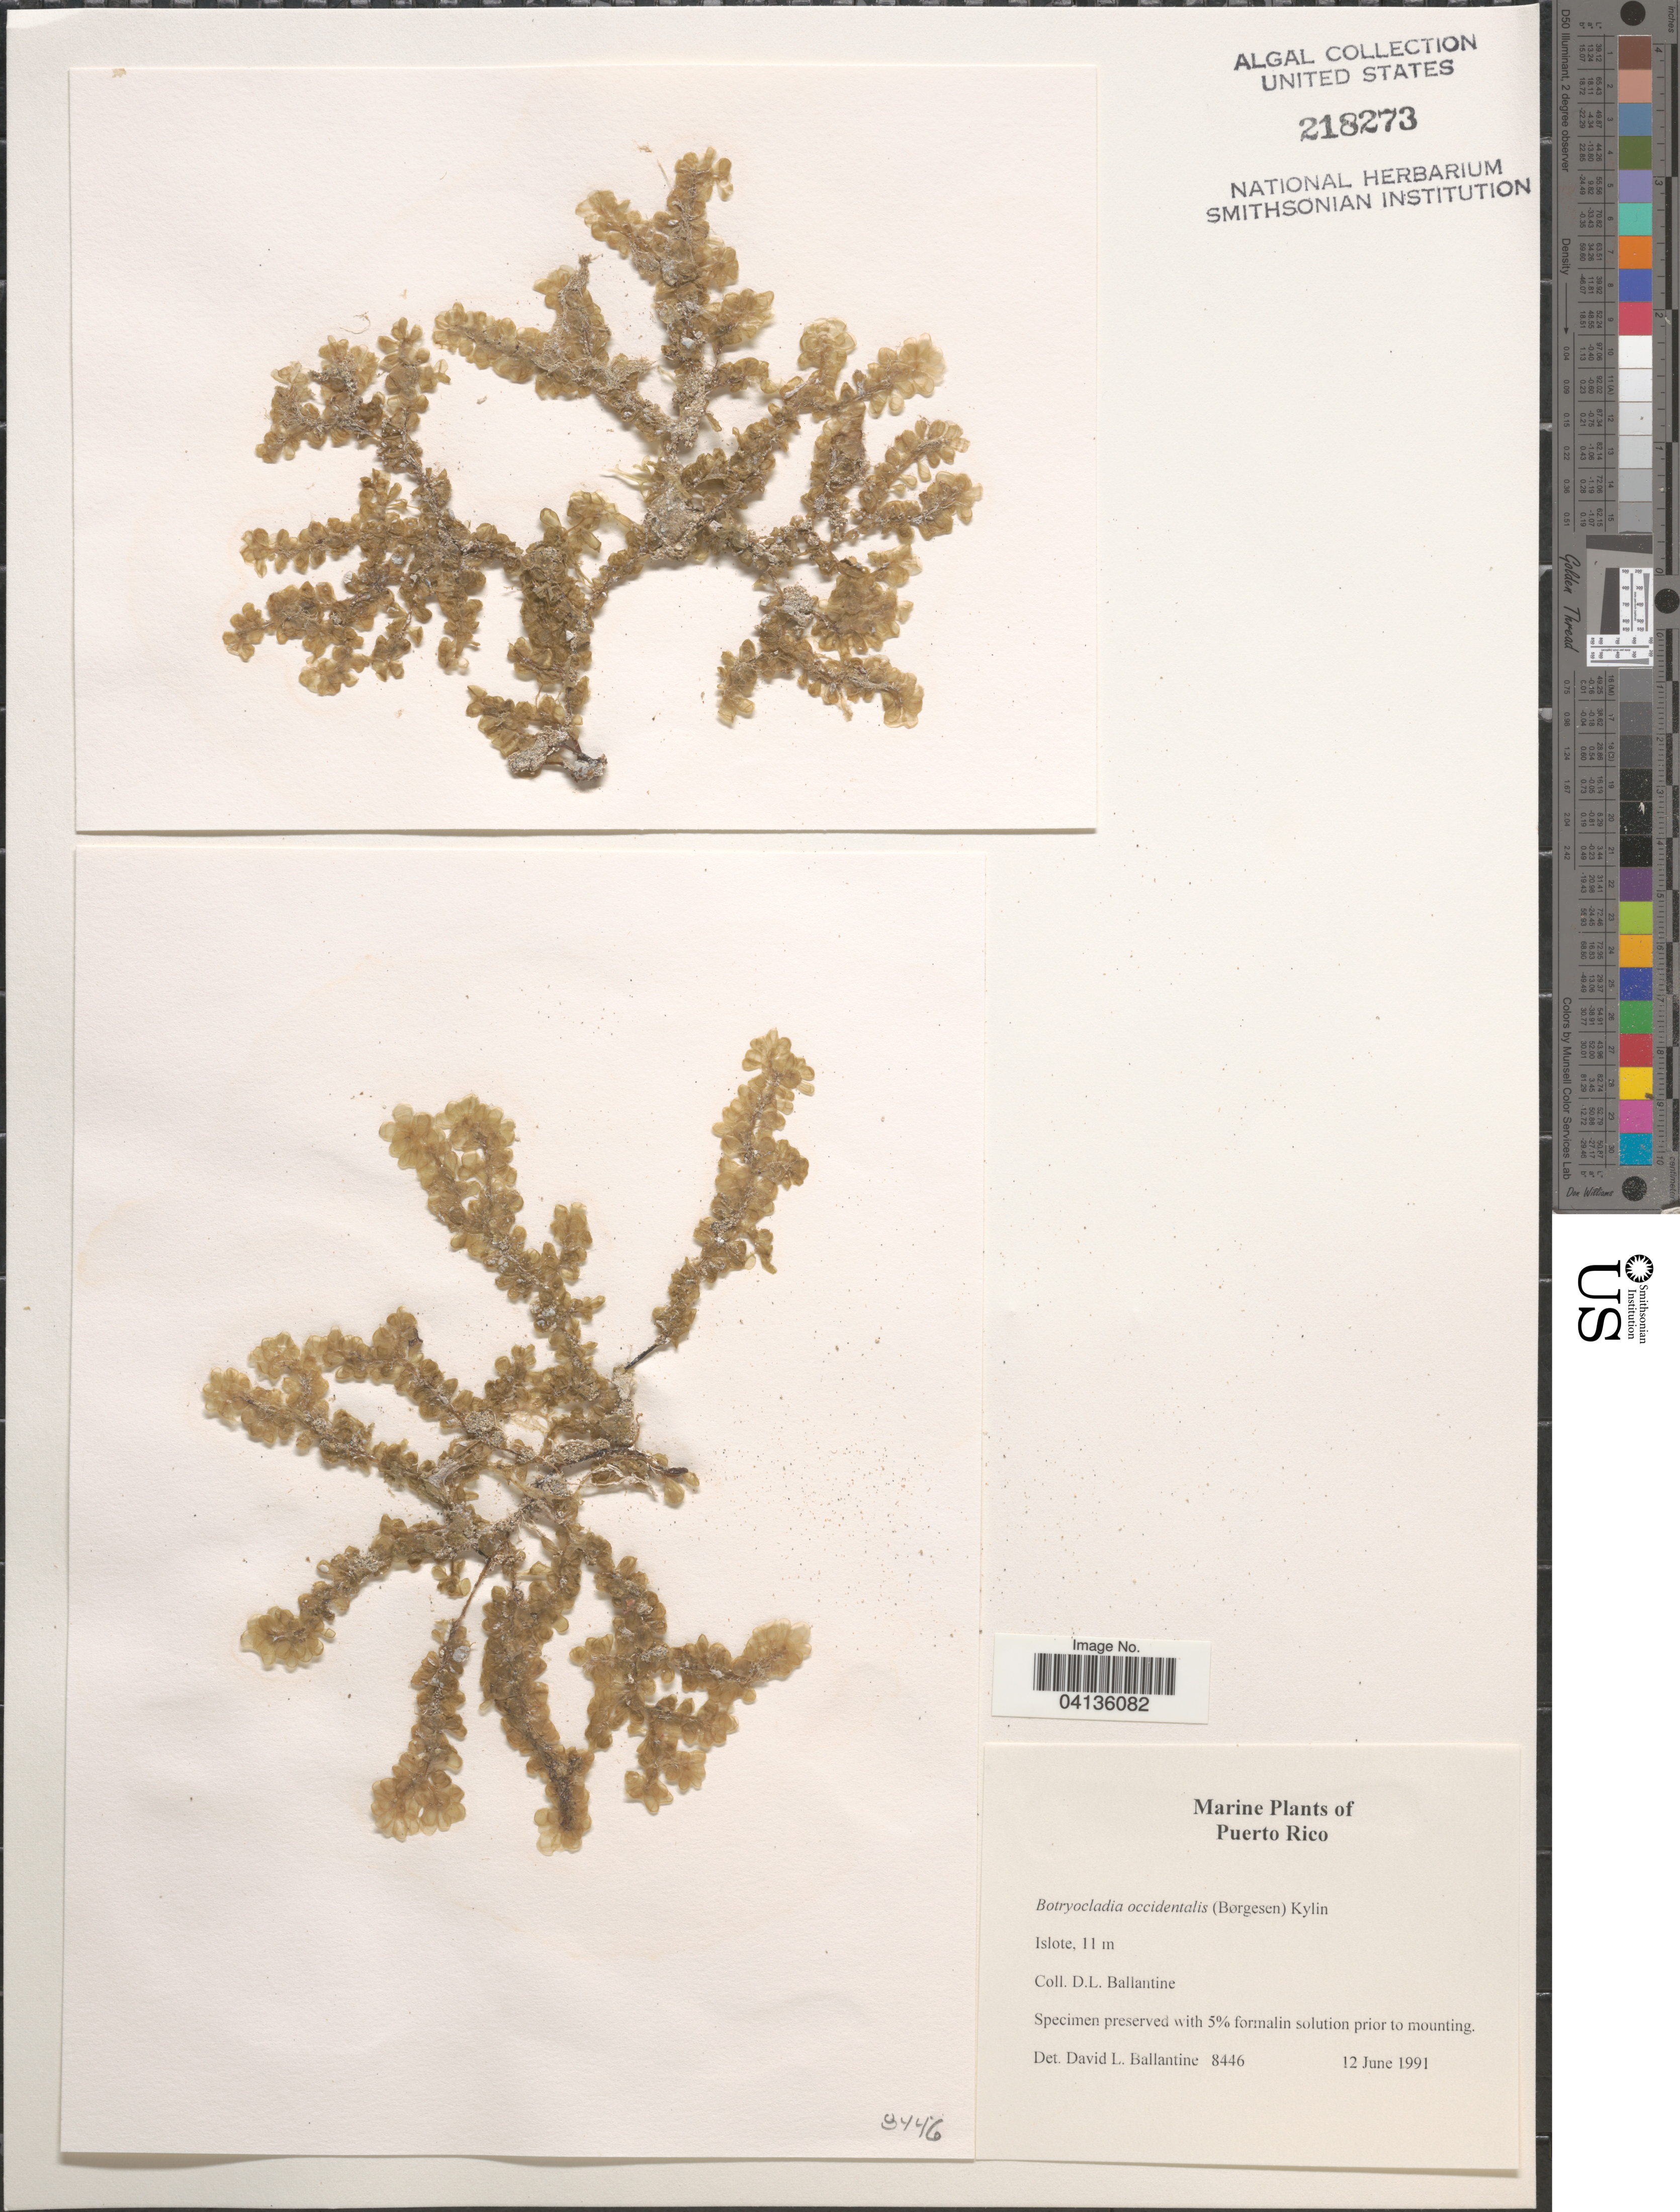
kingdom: Plantae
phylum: Rhodophyta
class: Florideophyceae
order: Rhodymeniales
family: Rhodymeniaceae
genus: Botryocladia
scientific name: Botryocladia occidentalis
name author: (Børgesen) Kylin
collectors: D.L. Ballantine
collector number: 8446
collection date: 1991-06-12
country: Puerto Rico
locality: Islote.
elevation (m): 11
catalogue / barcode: US 218273